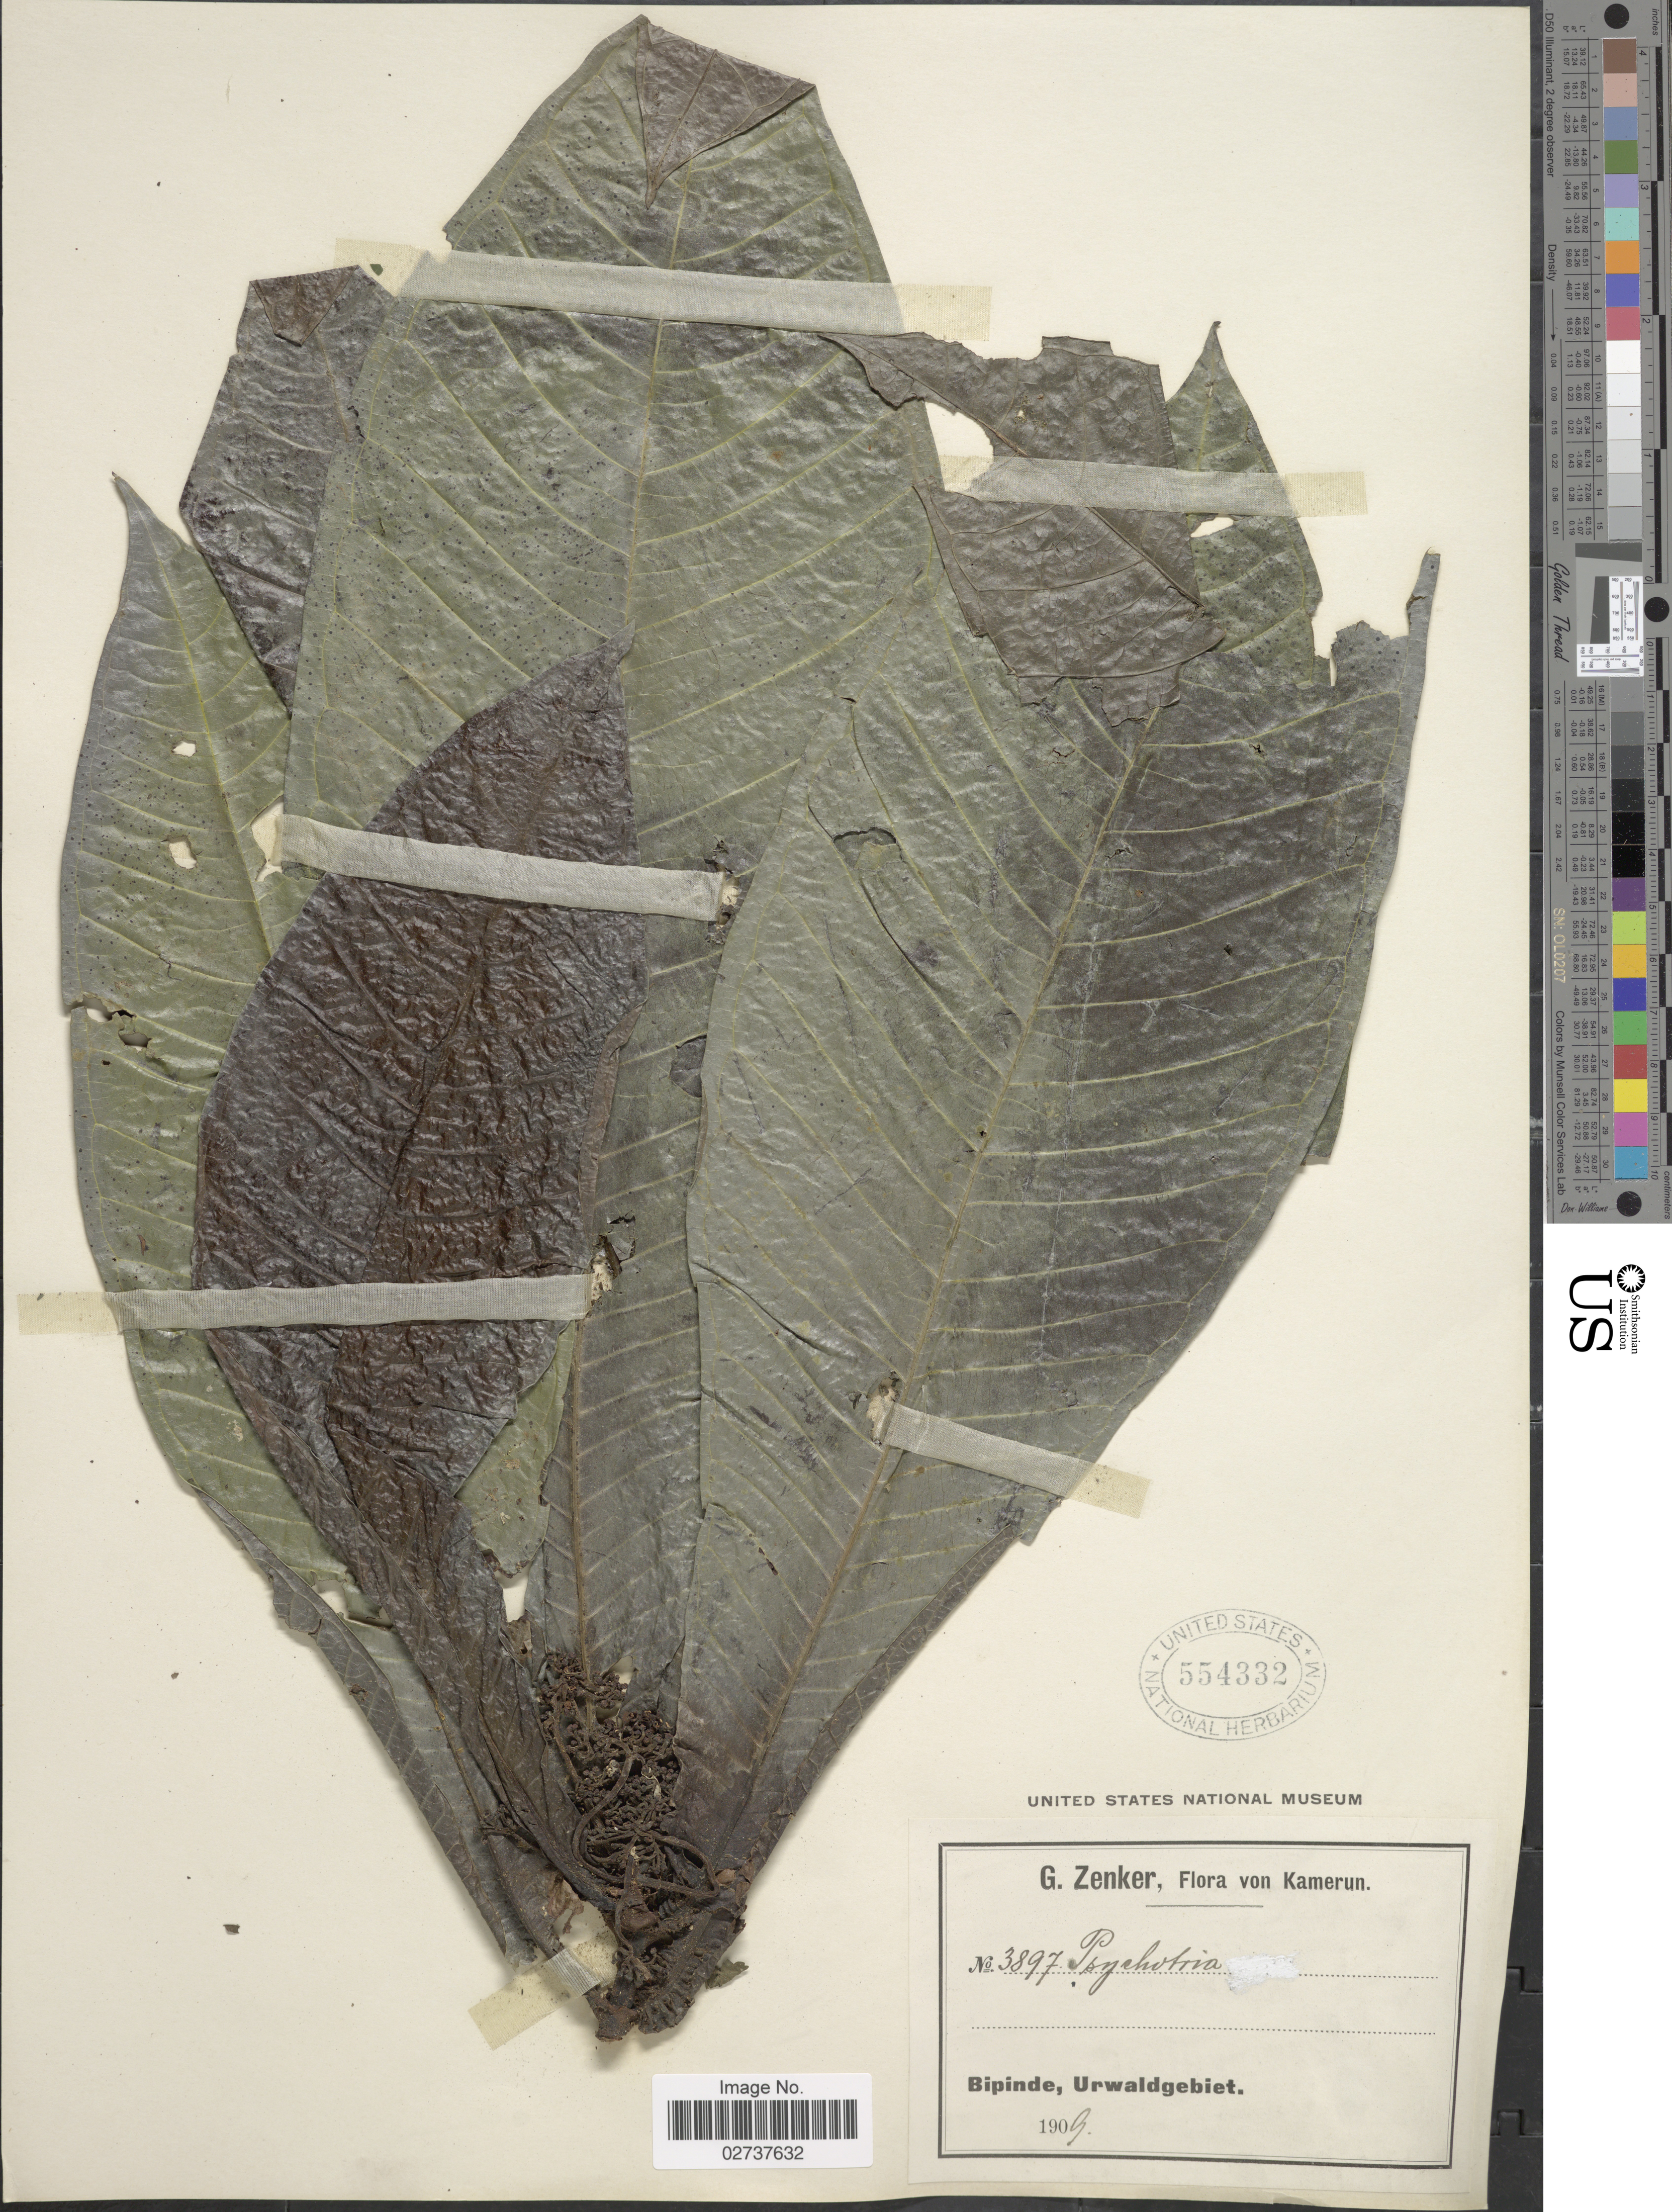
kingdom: Plantae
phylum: Tracheophyta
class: Magnoliopsida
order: Gentianales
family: Rubiaceae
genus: Psychotria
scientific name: Psychotria sp.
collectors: G. A. Zenker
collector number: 3897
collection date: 1909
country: Cameroon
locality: Kamerun, Bipinde, Urwaldgebiet.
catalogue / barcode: US 554332